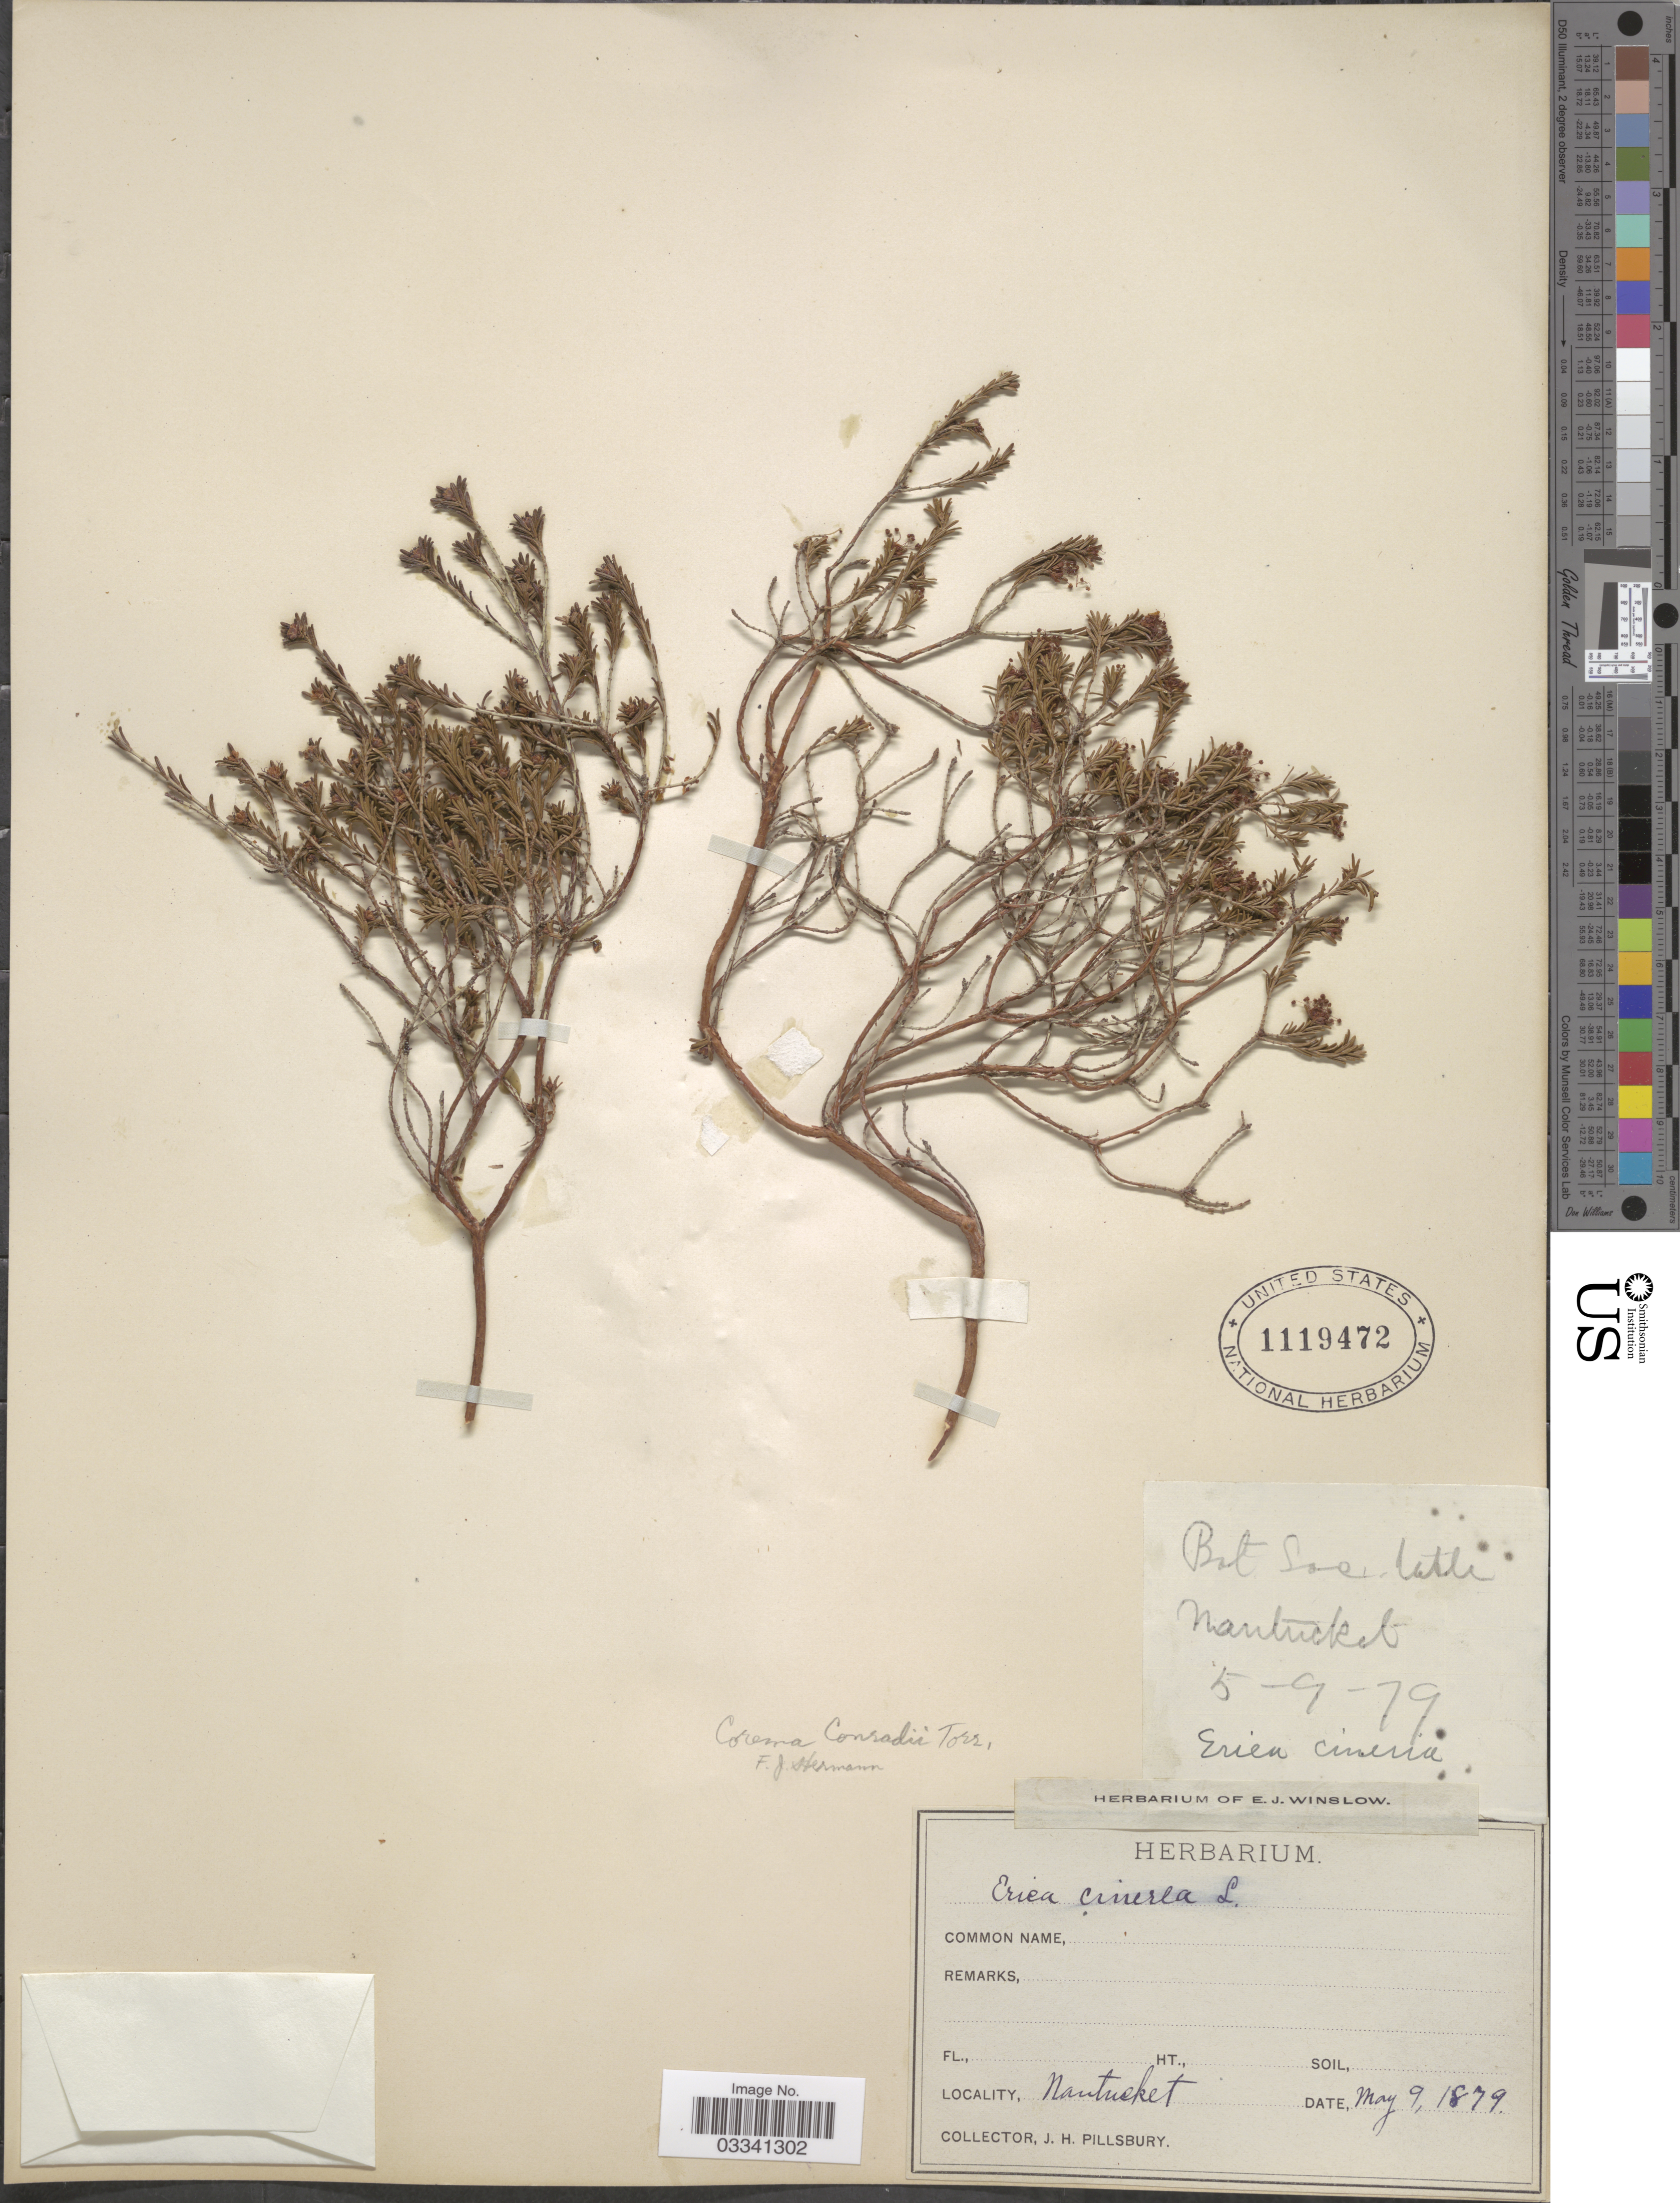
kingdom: Plantae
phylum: Tracheophyta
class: Magnoliopsida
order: Ericales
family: Ericaceae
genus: Corema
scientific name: Corema conradii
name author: Torr.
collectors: J. Pillsbury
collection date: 1879-05-09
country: United States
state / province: Massachusetts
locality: Nantucket.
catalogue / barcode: US 1119472